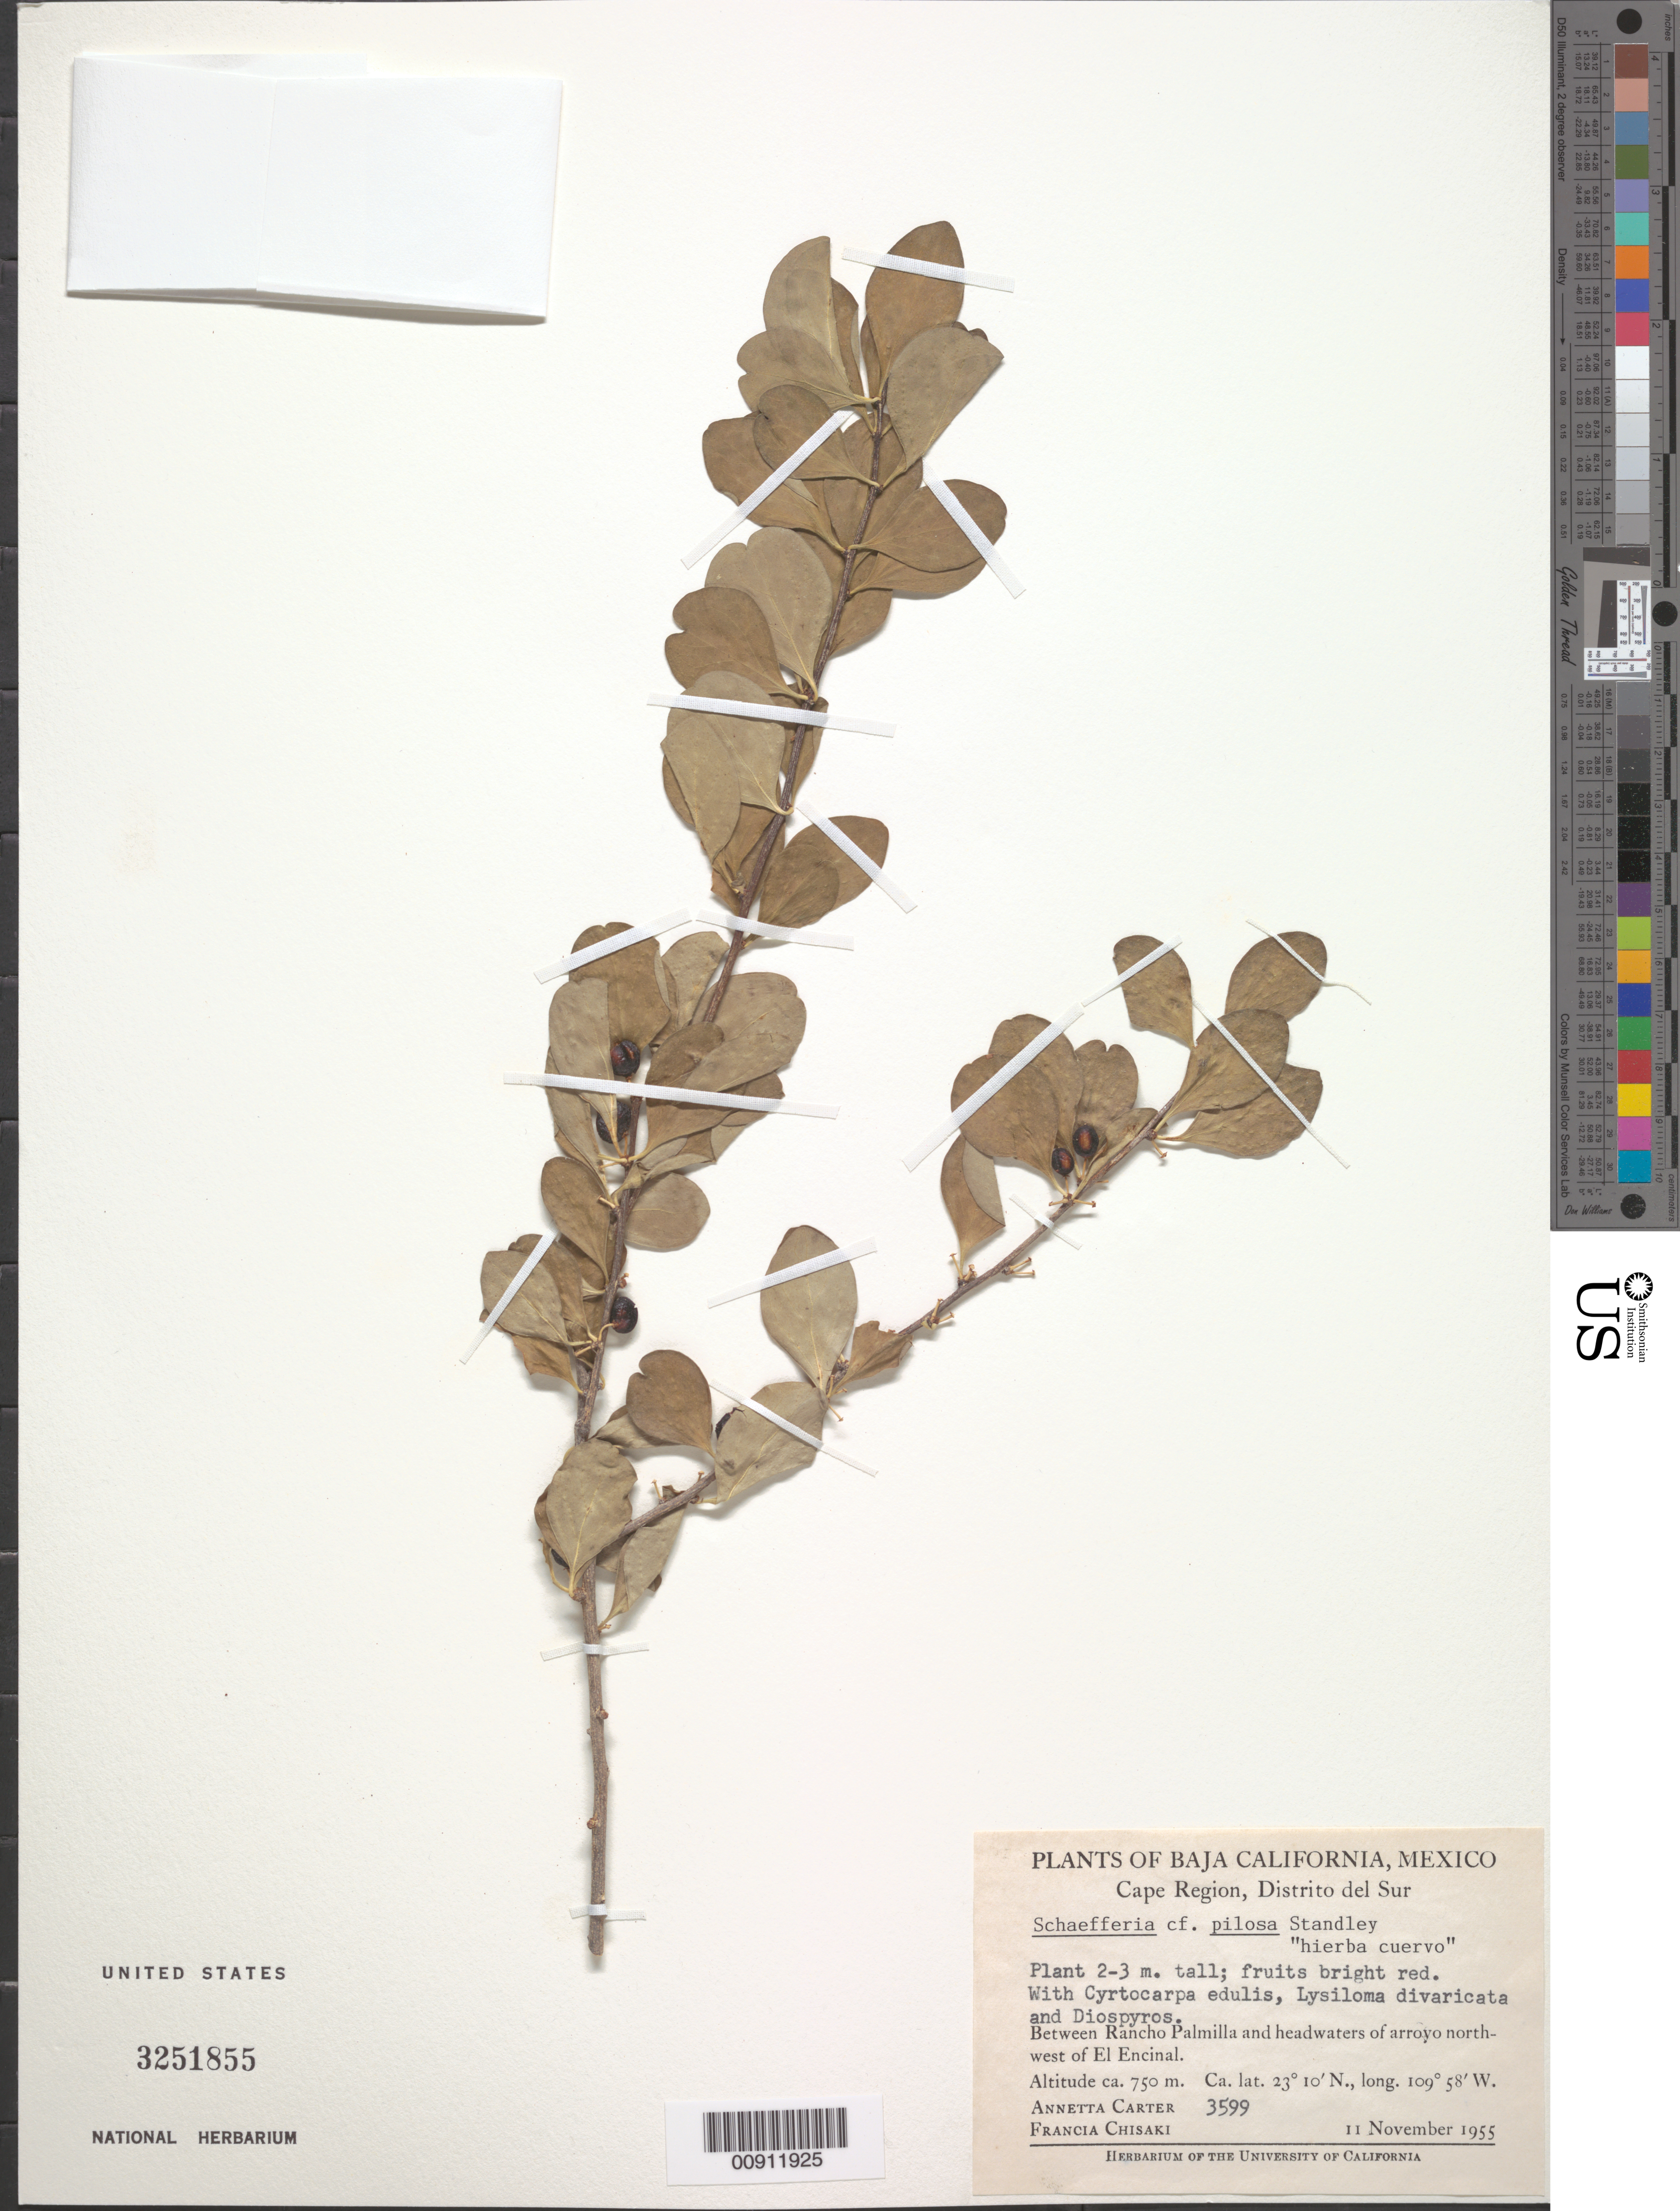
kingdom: Plantae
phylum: Tracheophyta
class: Magnoliopsida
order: Celastrales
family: Celastraceae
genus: Schaefferia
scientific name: Schaefferia pilosa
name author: Standl.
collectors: A. Carter & F. Chisaki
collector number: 3599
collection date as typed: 11 Nov 1955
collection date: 1955-11-11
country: Mexico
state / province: Baja California Sur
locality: Between Rancjo Palmilla and headwaters of arroyo north-west of El Encinal. Baja California. Cape Region, Distrito del Sur.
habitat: With Cyrtocarpa edulis, Lysiloma divaricata and Diospyros.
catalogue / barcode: US 3251855